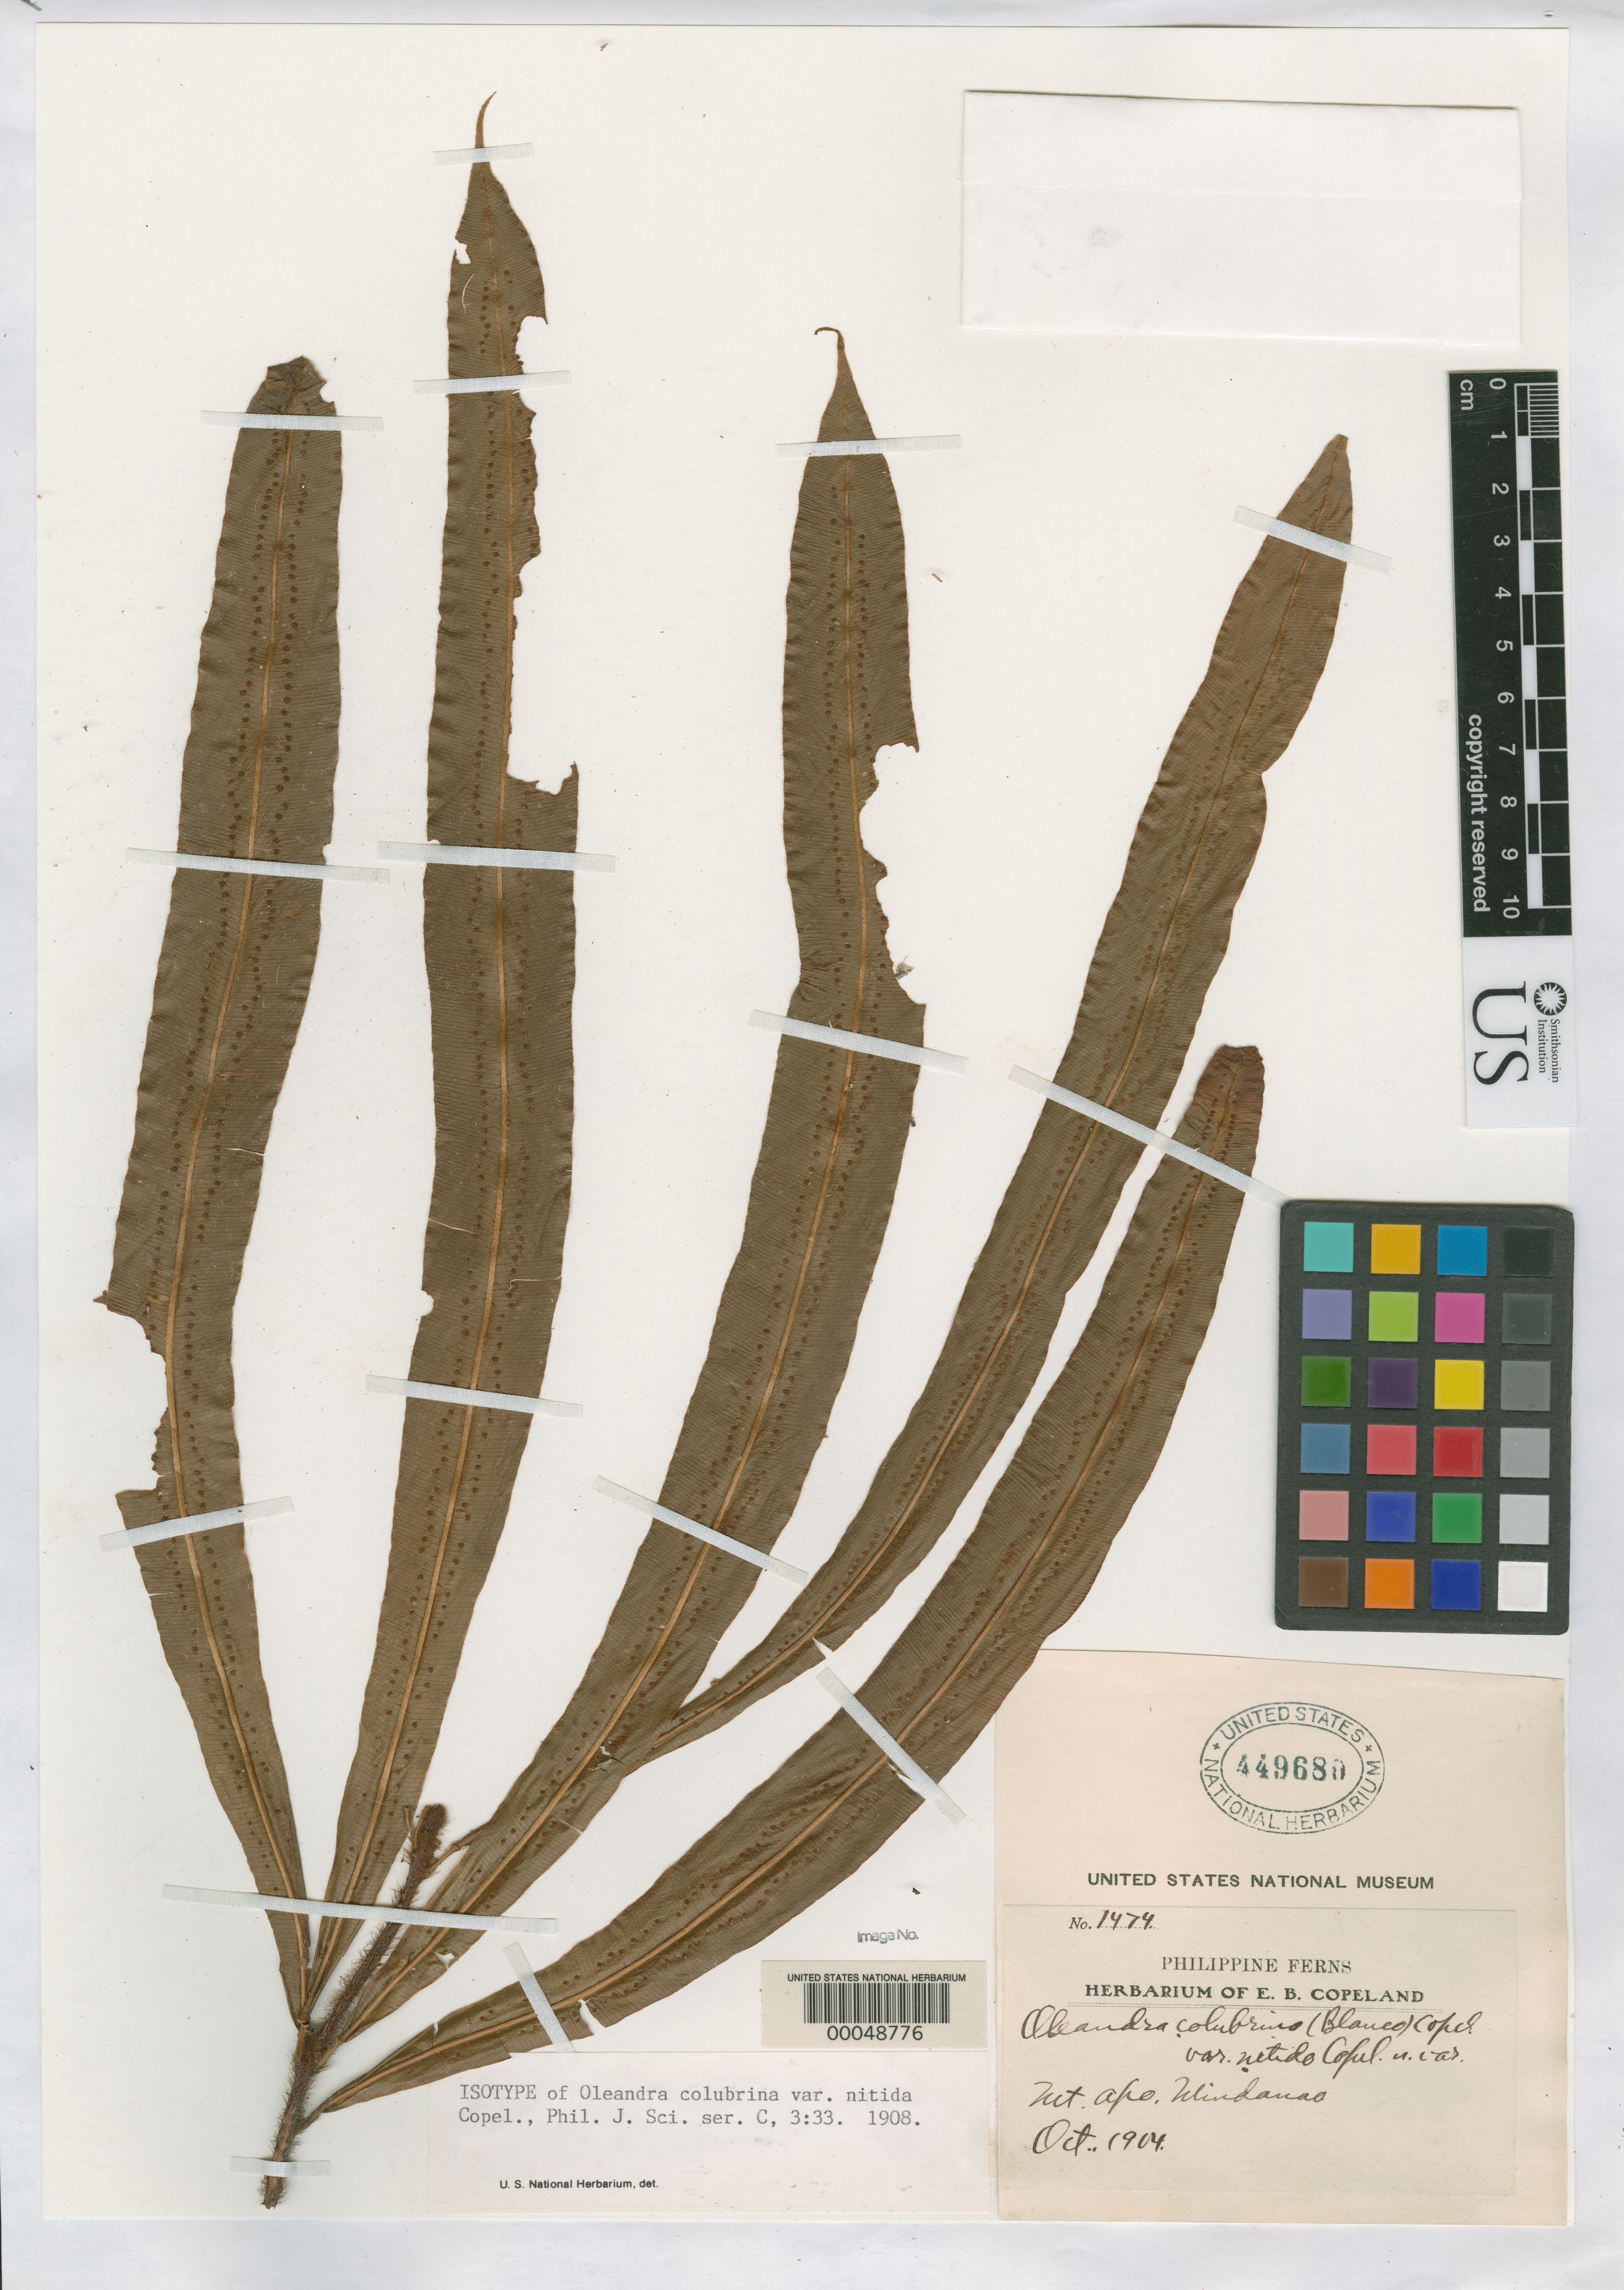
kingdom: Plantae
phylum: Tracheophyta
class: Polypodiopsida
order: Polypodiales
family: Oleandraceae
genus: Oleandra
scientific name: Oleandra colubrina var. nitida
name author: Copel.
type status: Isotype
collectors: E. B. Copeland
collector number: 1474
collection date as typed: Oct 1904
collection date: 1904-10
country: Philippines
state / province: Davao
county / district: Davao del Sur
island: Mindanao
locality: Mt. Apo.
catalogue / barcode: US 449680